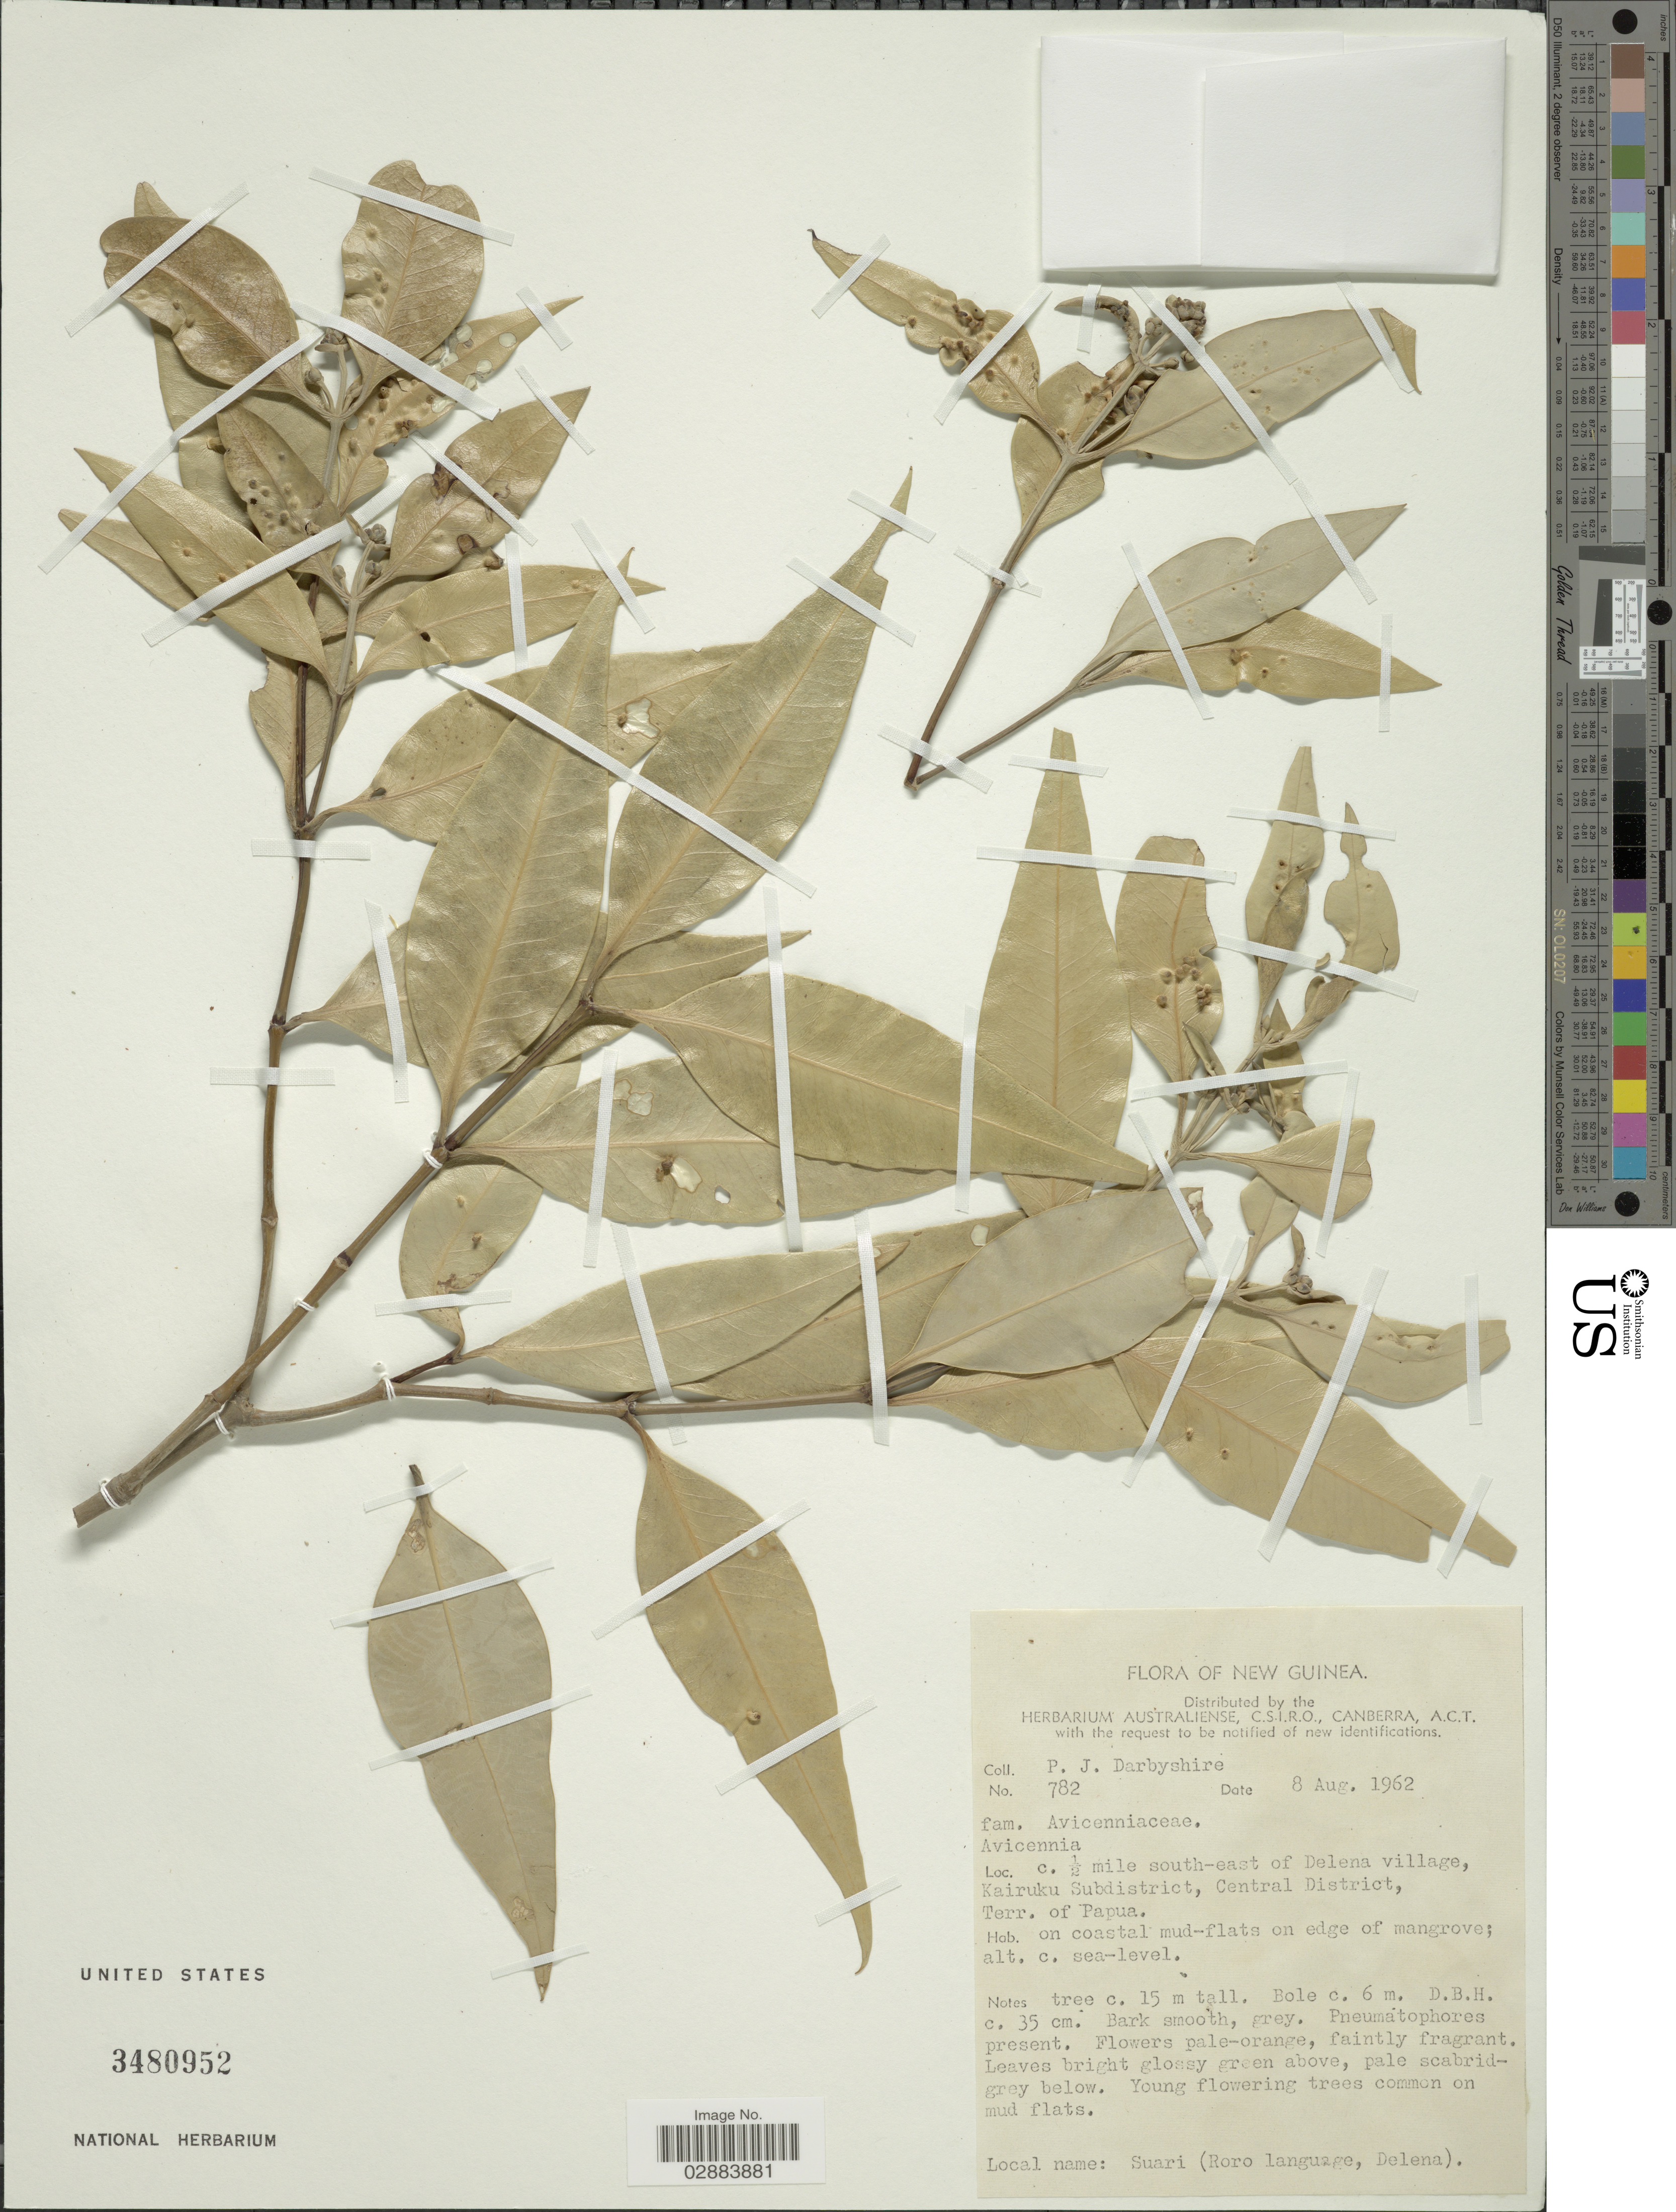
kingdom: Plantae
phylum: Tracheophyta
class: Magnoliopsida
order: Lamiales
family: Acanthaceae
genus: Avicennia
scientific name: Avicennia sp.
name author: L.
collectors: P. Darbyshire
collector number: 782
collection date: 1962-08-08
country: Papua New Guinea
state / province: Central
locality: New Guinea. c. ½ mile south-east of Delena village, Kairuku Dubdistrict, Central District, Terr. of Papua.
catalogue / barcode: US 3480952